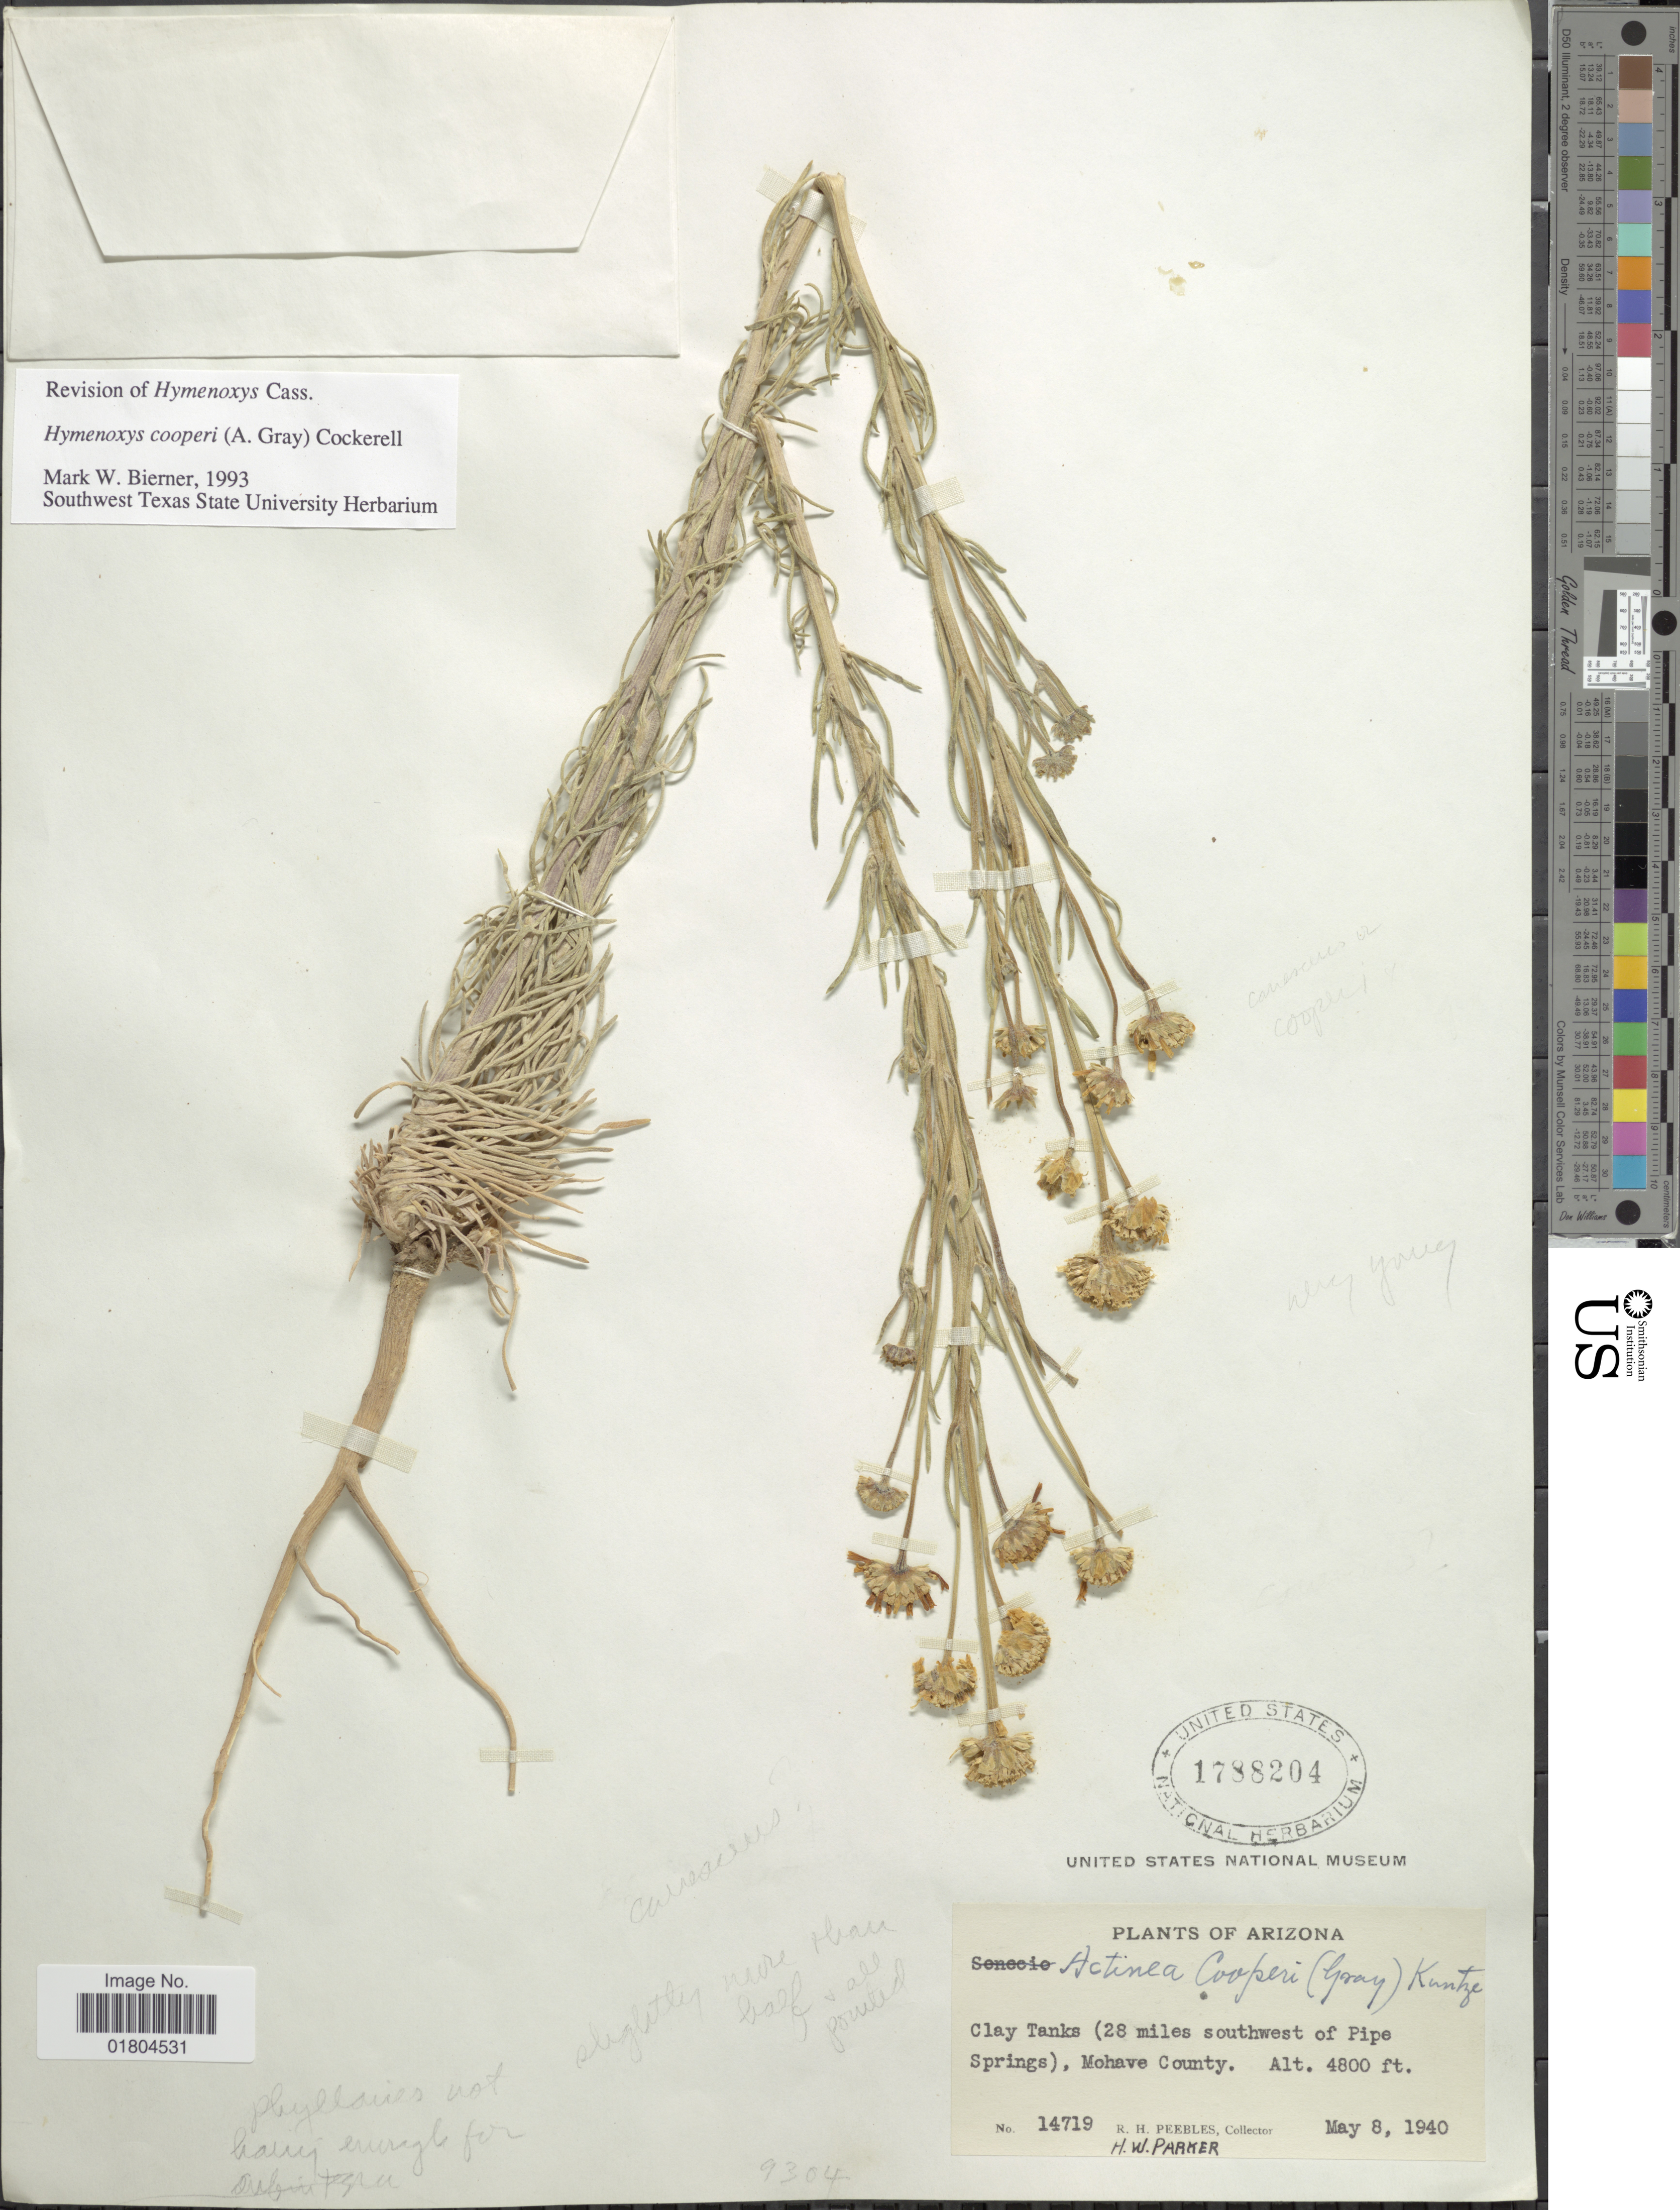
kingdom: Plantae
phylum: Tracheophyta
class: Magnoliopsida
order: Asterales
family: Asteraceae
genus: Hymenoxys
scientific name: Hymenoxys cooperi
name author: (A. Gray) Cockerell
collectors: R. H. Peebles & H. W. Parker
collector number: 14719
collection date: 1940-05-08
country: United States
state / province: Arizona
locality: Clay Tanks (28 miles southwest of Pipe Springs), Mohave County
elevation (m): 1463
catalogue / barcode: US 1788204